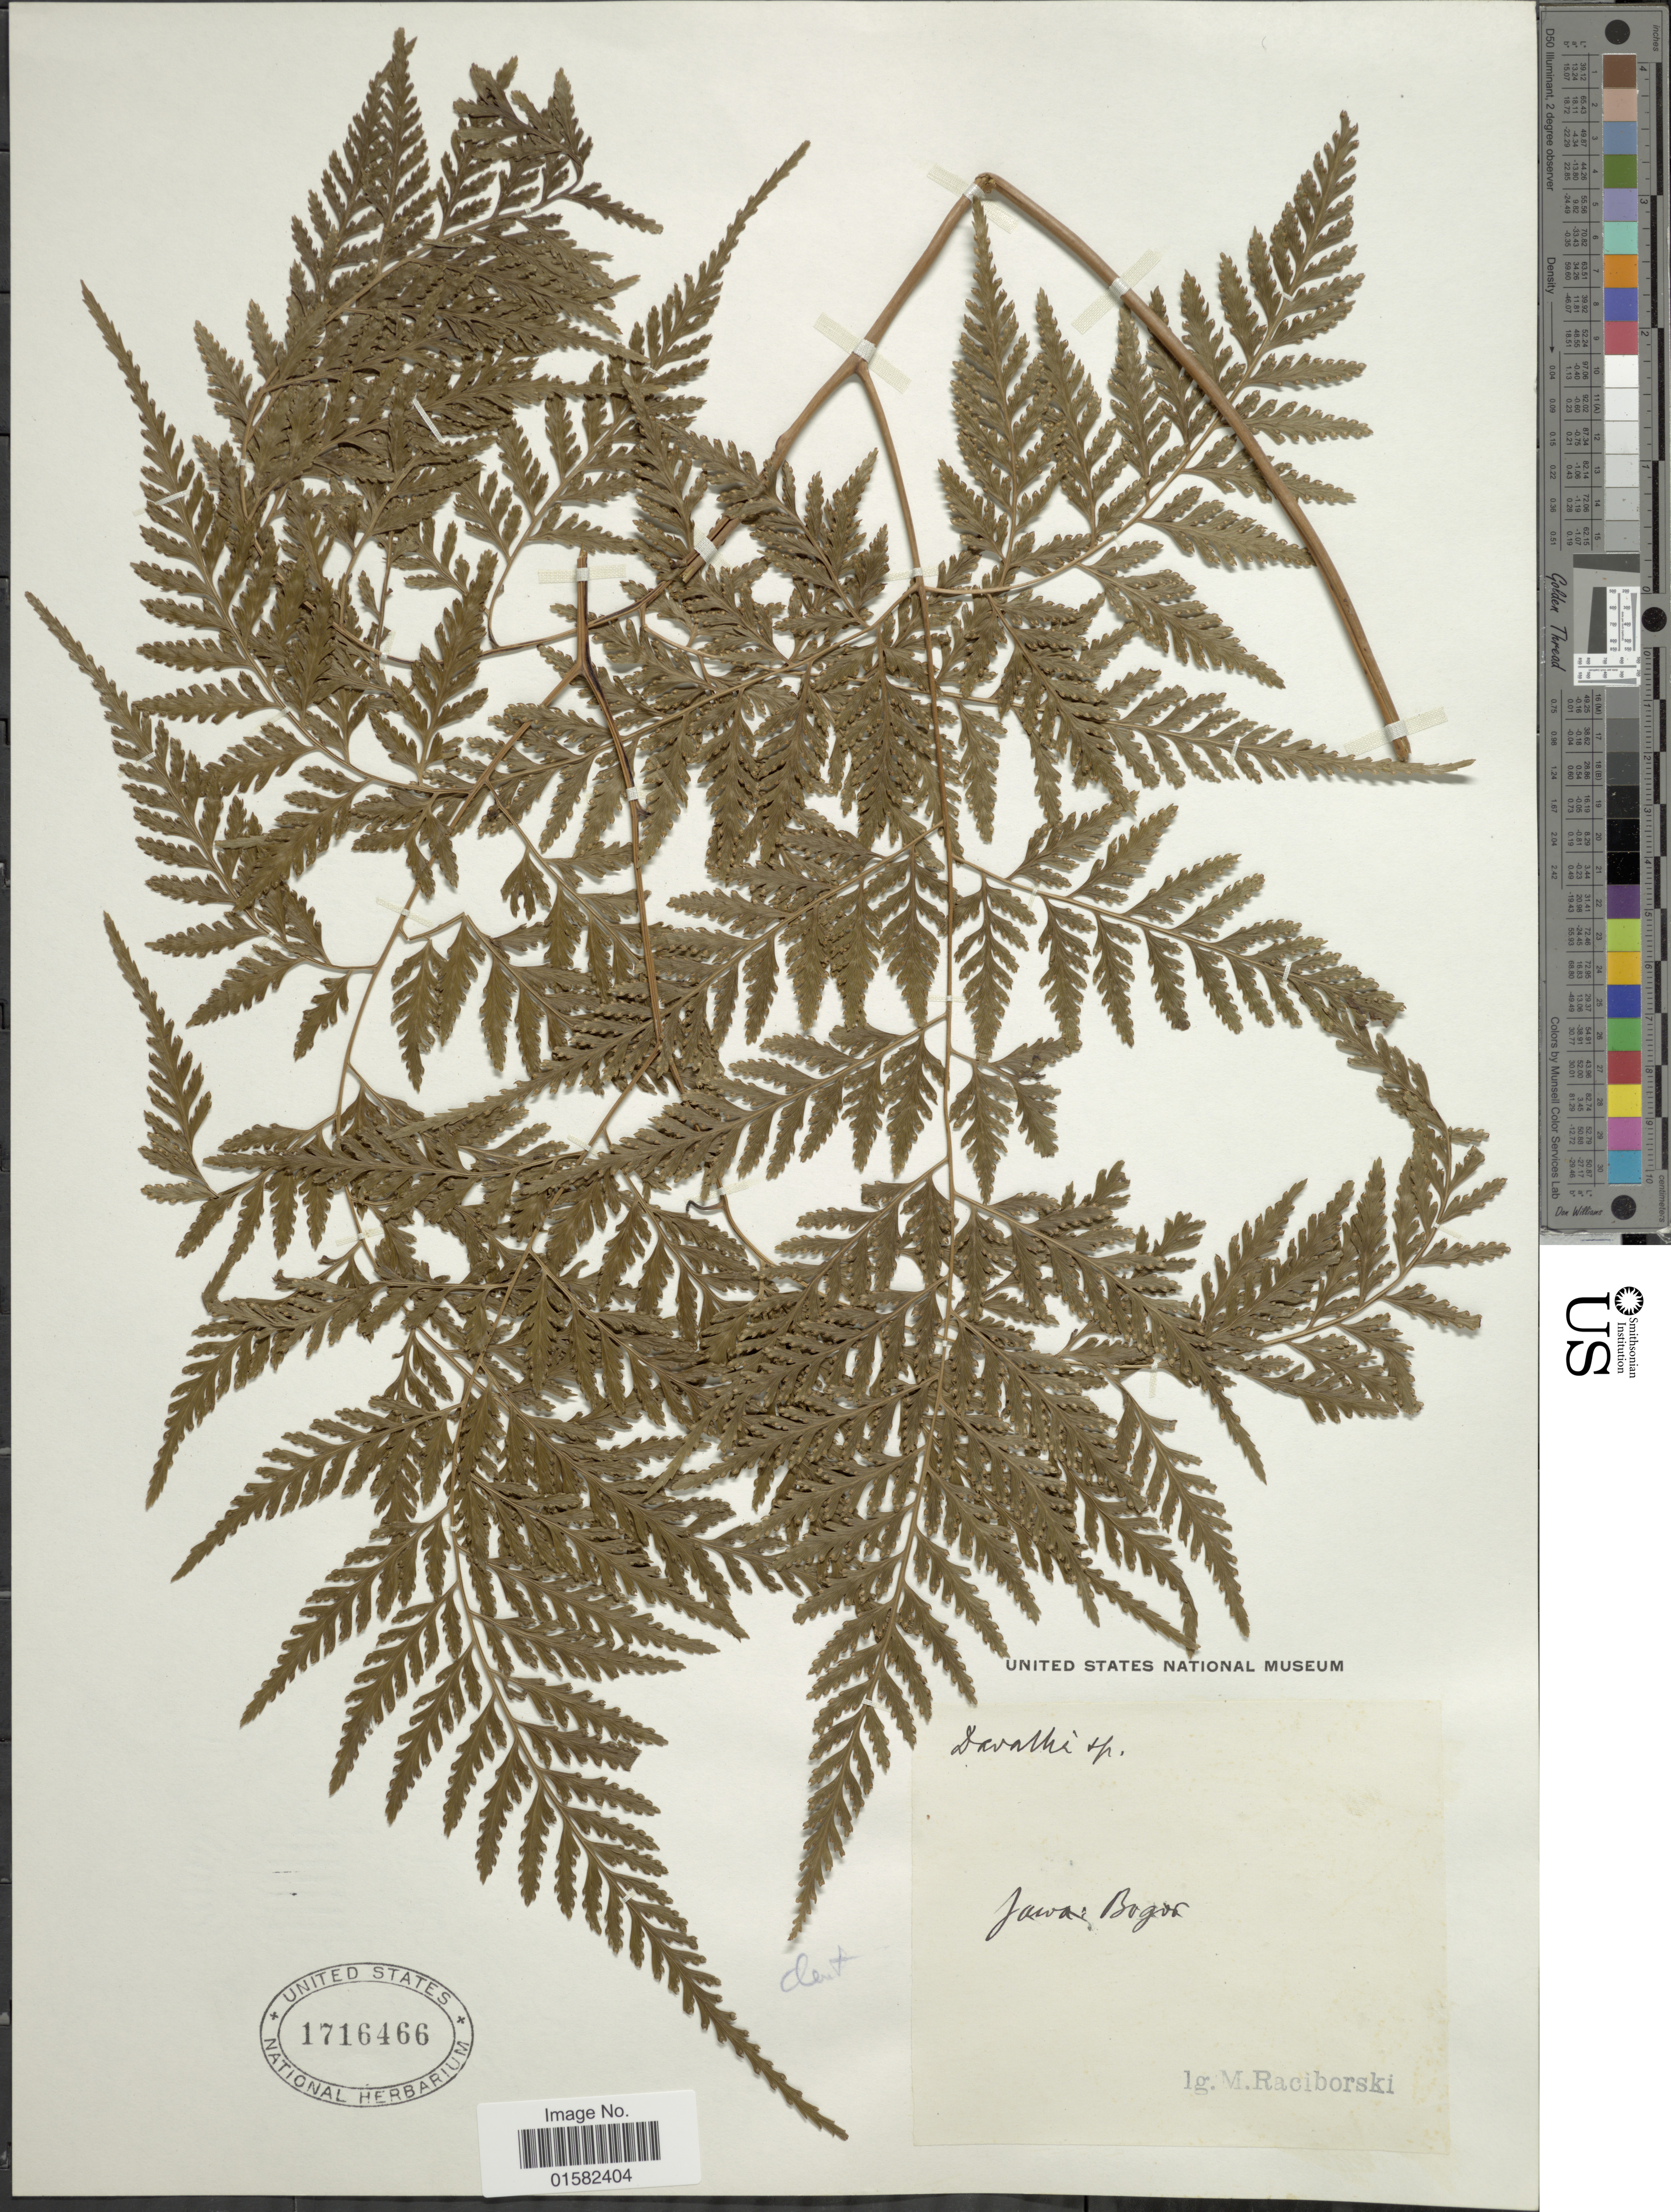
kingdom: Plantae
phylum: Tracheophyta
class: Polypodiopsida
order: Polypodiales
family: Davalliaceae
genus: Wibelia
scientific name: Wibelia denticulata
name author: (Burm. f.) M. Kato & Tsutsumi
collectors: M. Raciborski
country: Indonesia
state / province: Java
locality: Java Bogor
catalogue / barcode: US 1716466